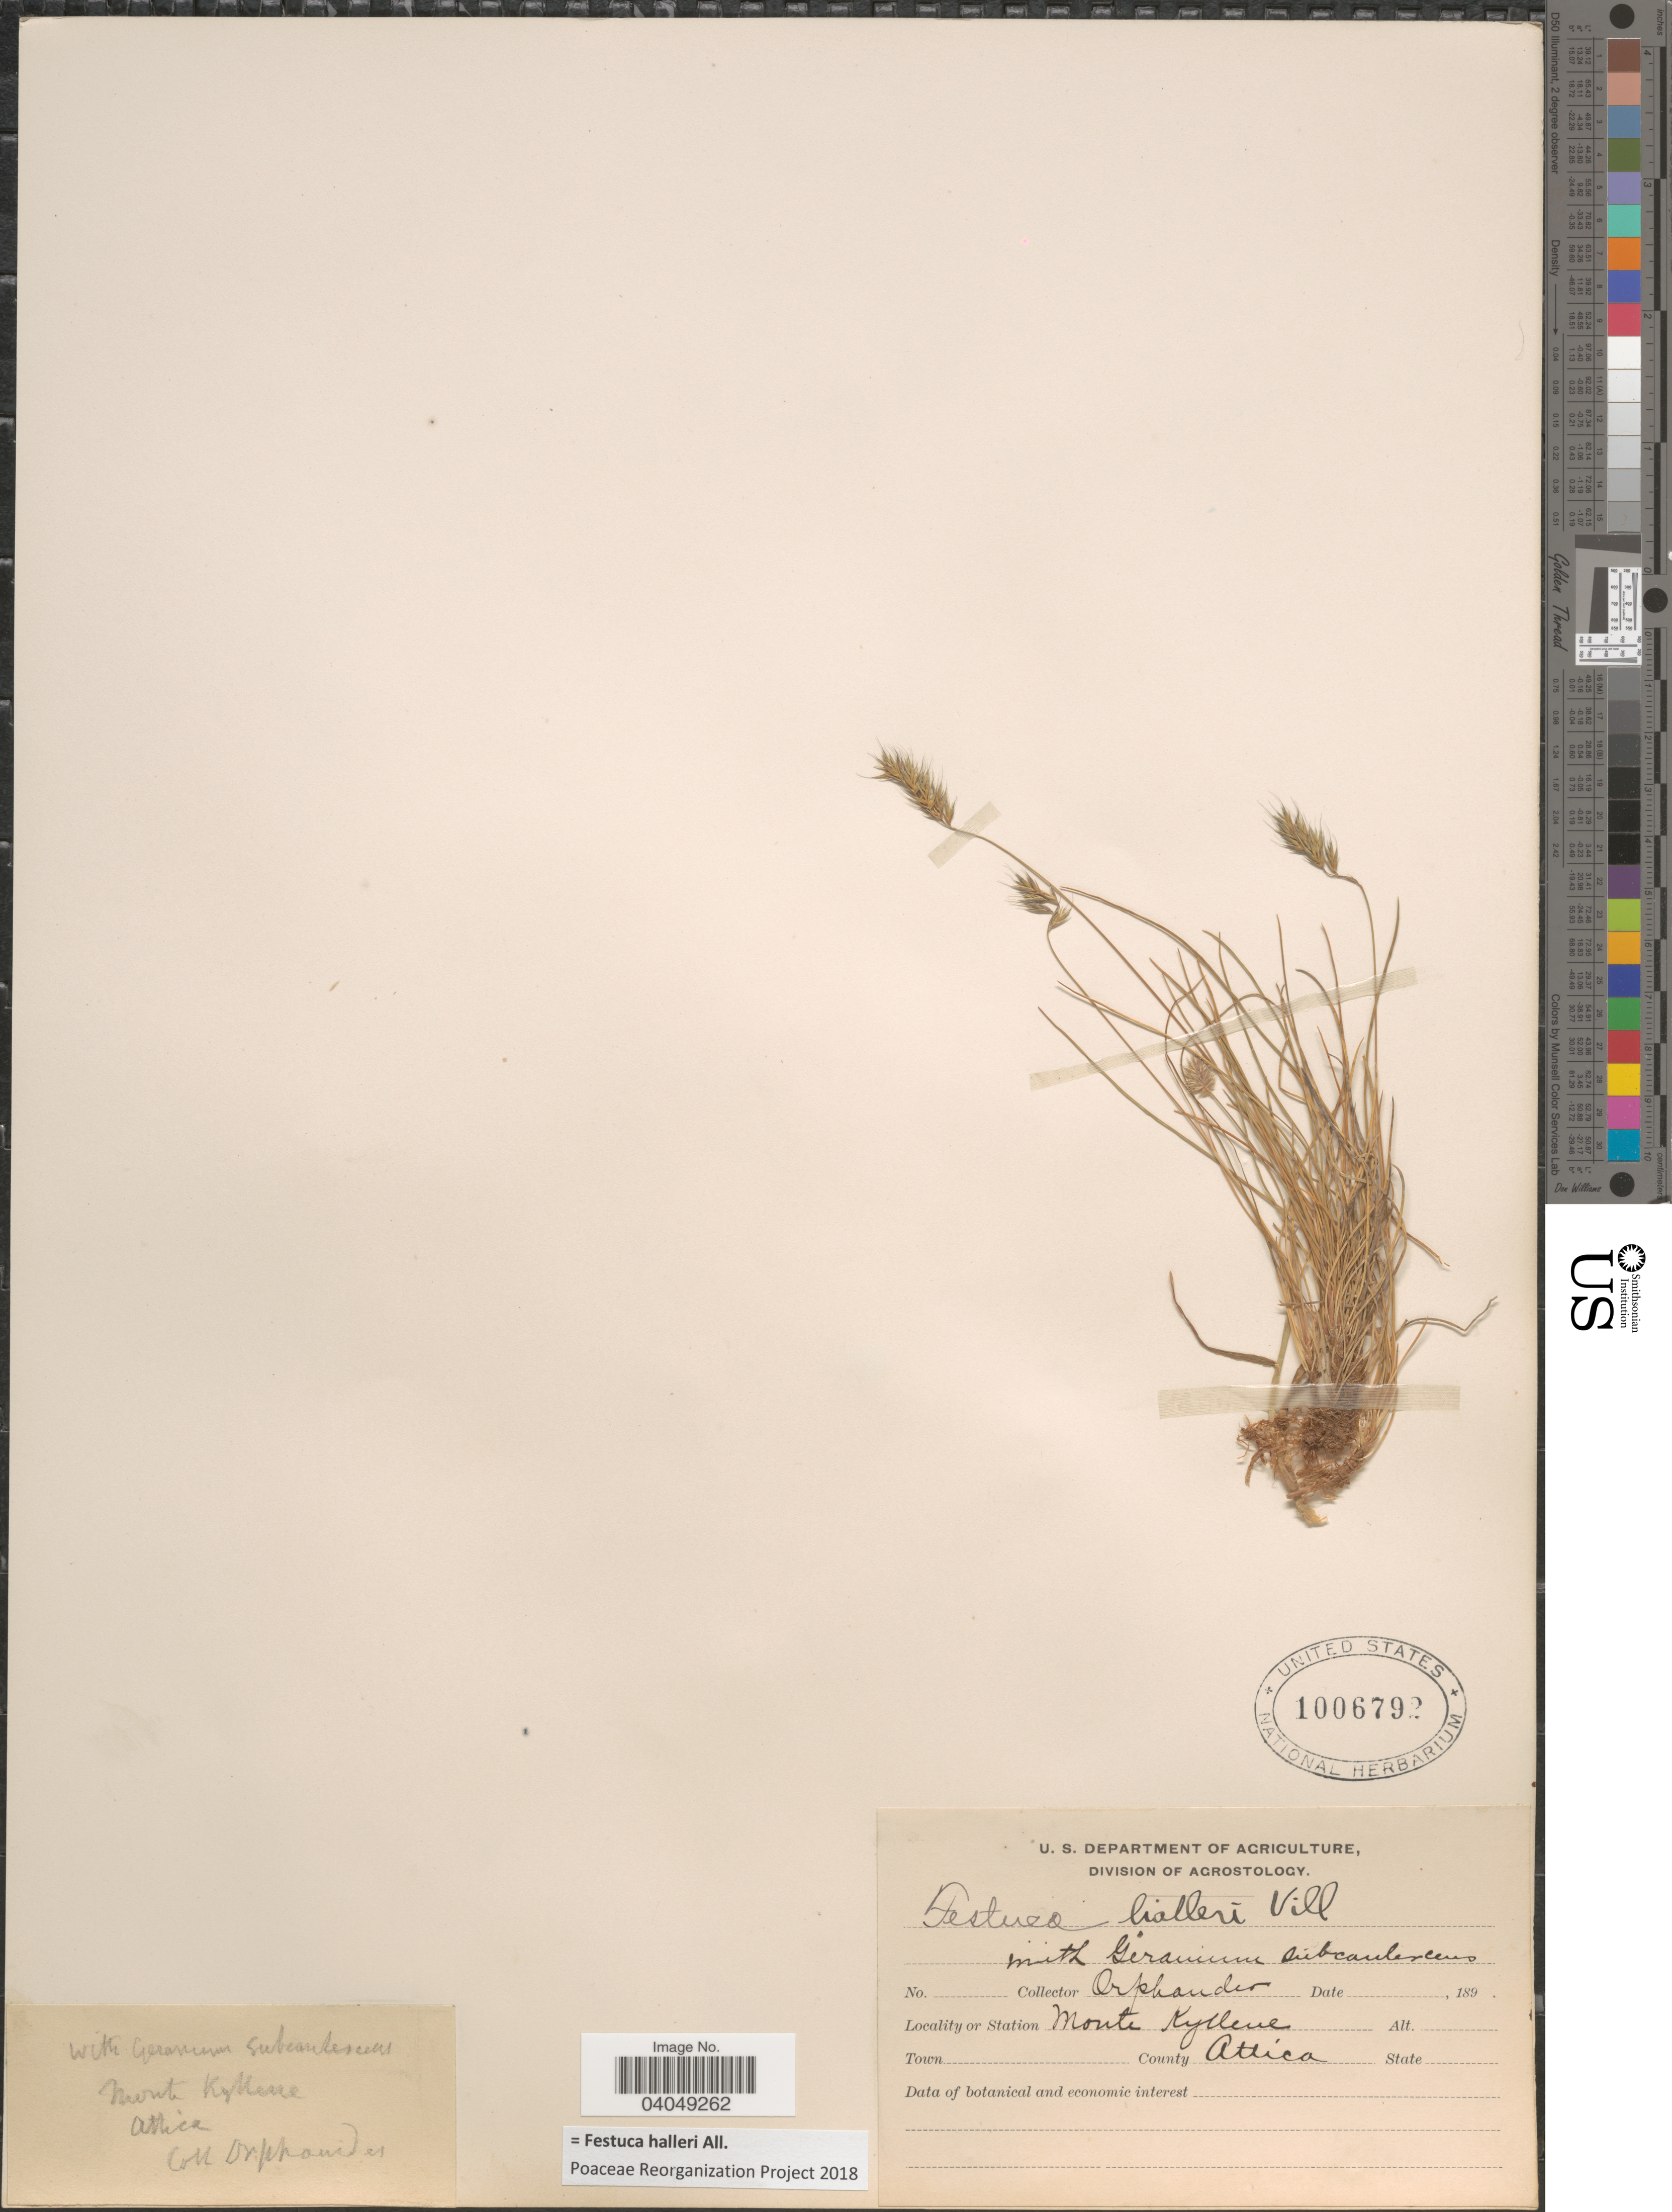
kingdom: Plantae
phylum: Tracheophyta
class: Liliopsida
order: Poales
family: Poaceae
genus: Festuca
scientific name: Festuca halleri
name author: All.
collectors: Orphander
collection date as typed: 189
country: Greece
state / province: Attica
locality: Monte Kyllene. County Attica.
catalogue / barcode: US 1006792